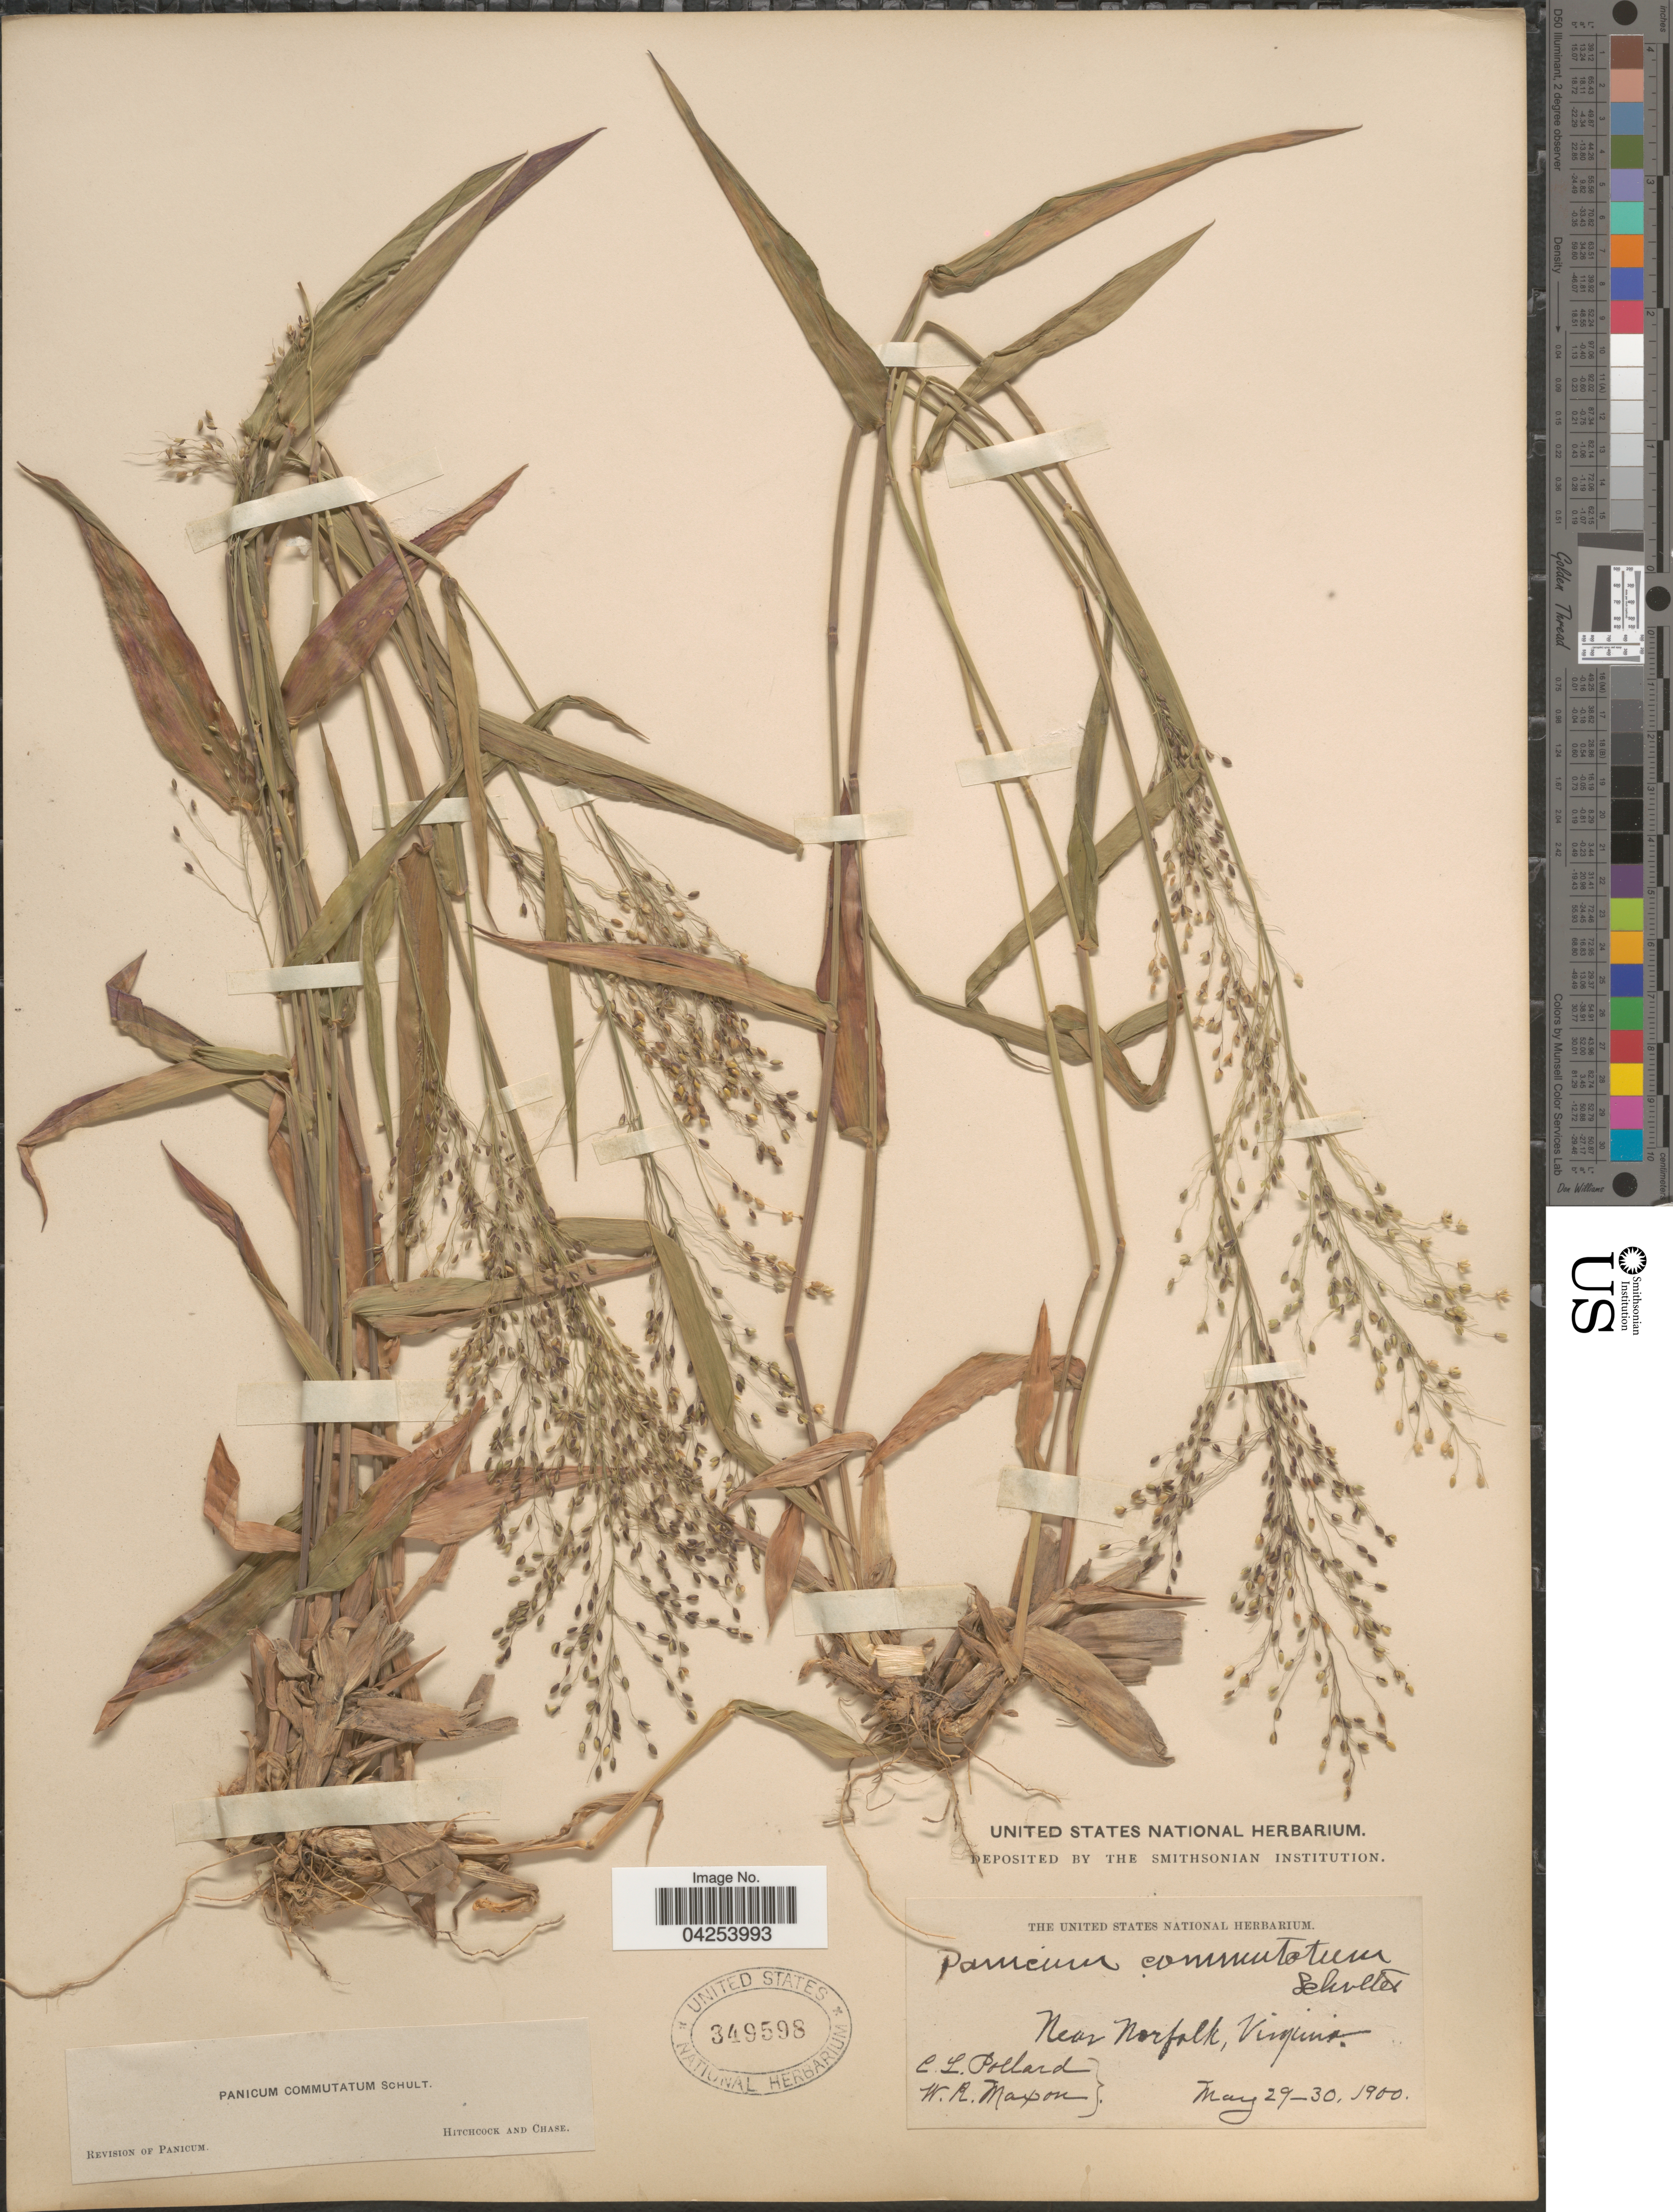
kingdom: Plantae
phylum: Tracheophyta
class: Liliopsida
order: Poales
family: Poaceae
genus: Dichanthelium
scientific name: Dichanthelium commutatum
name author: (Schult.) Gould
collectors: C. L. Pollard & W. R. Maxon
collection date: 1900-05-29/1900-05-30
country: United States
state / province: Virginia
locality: Near Norfolk.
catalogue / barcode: US 349598